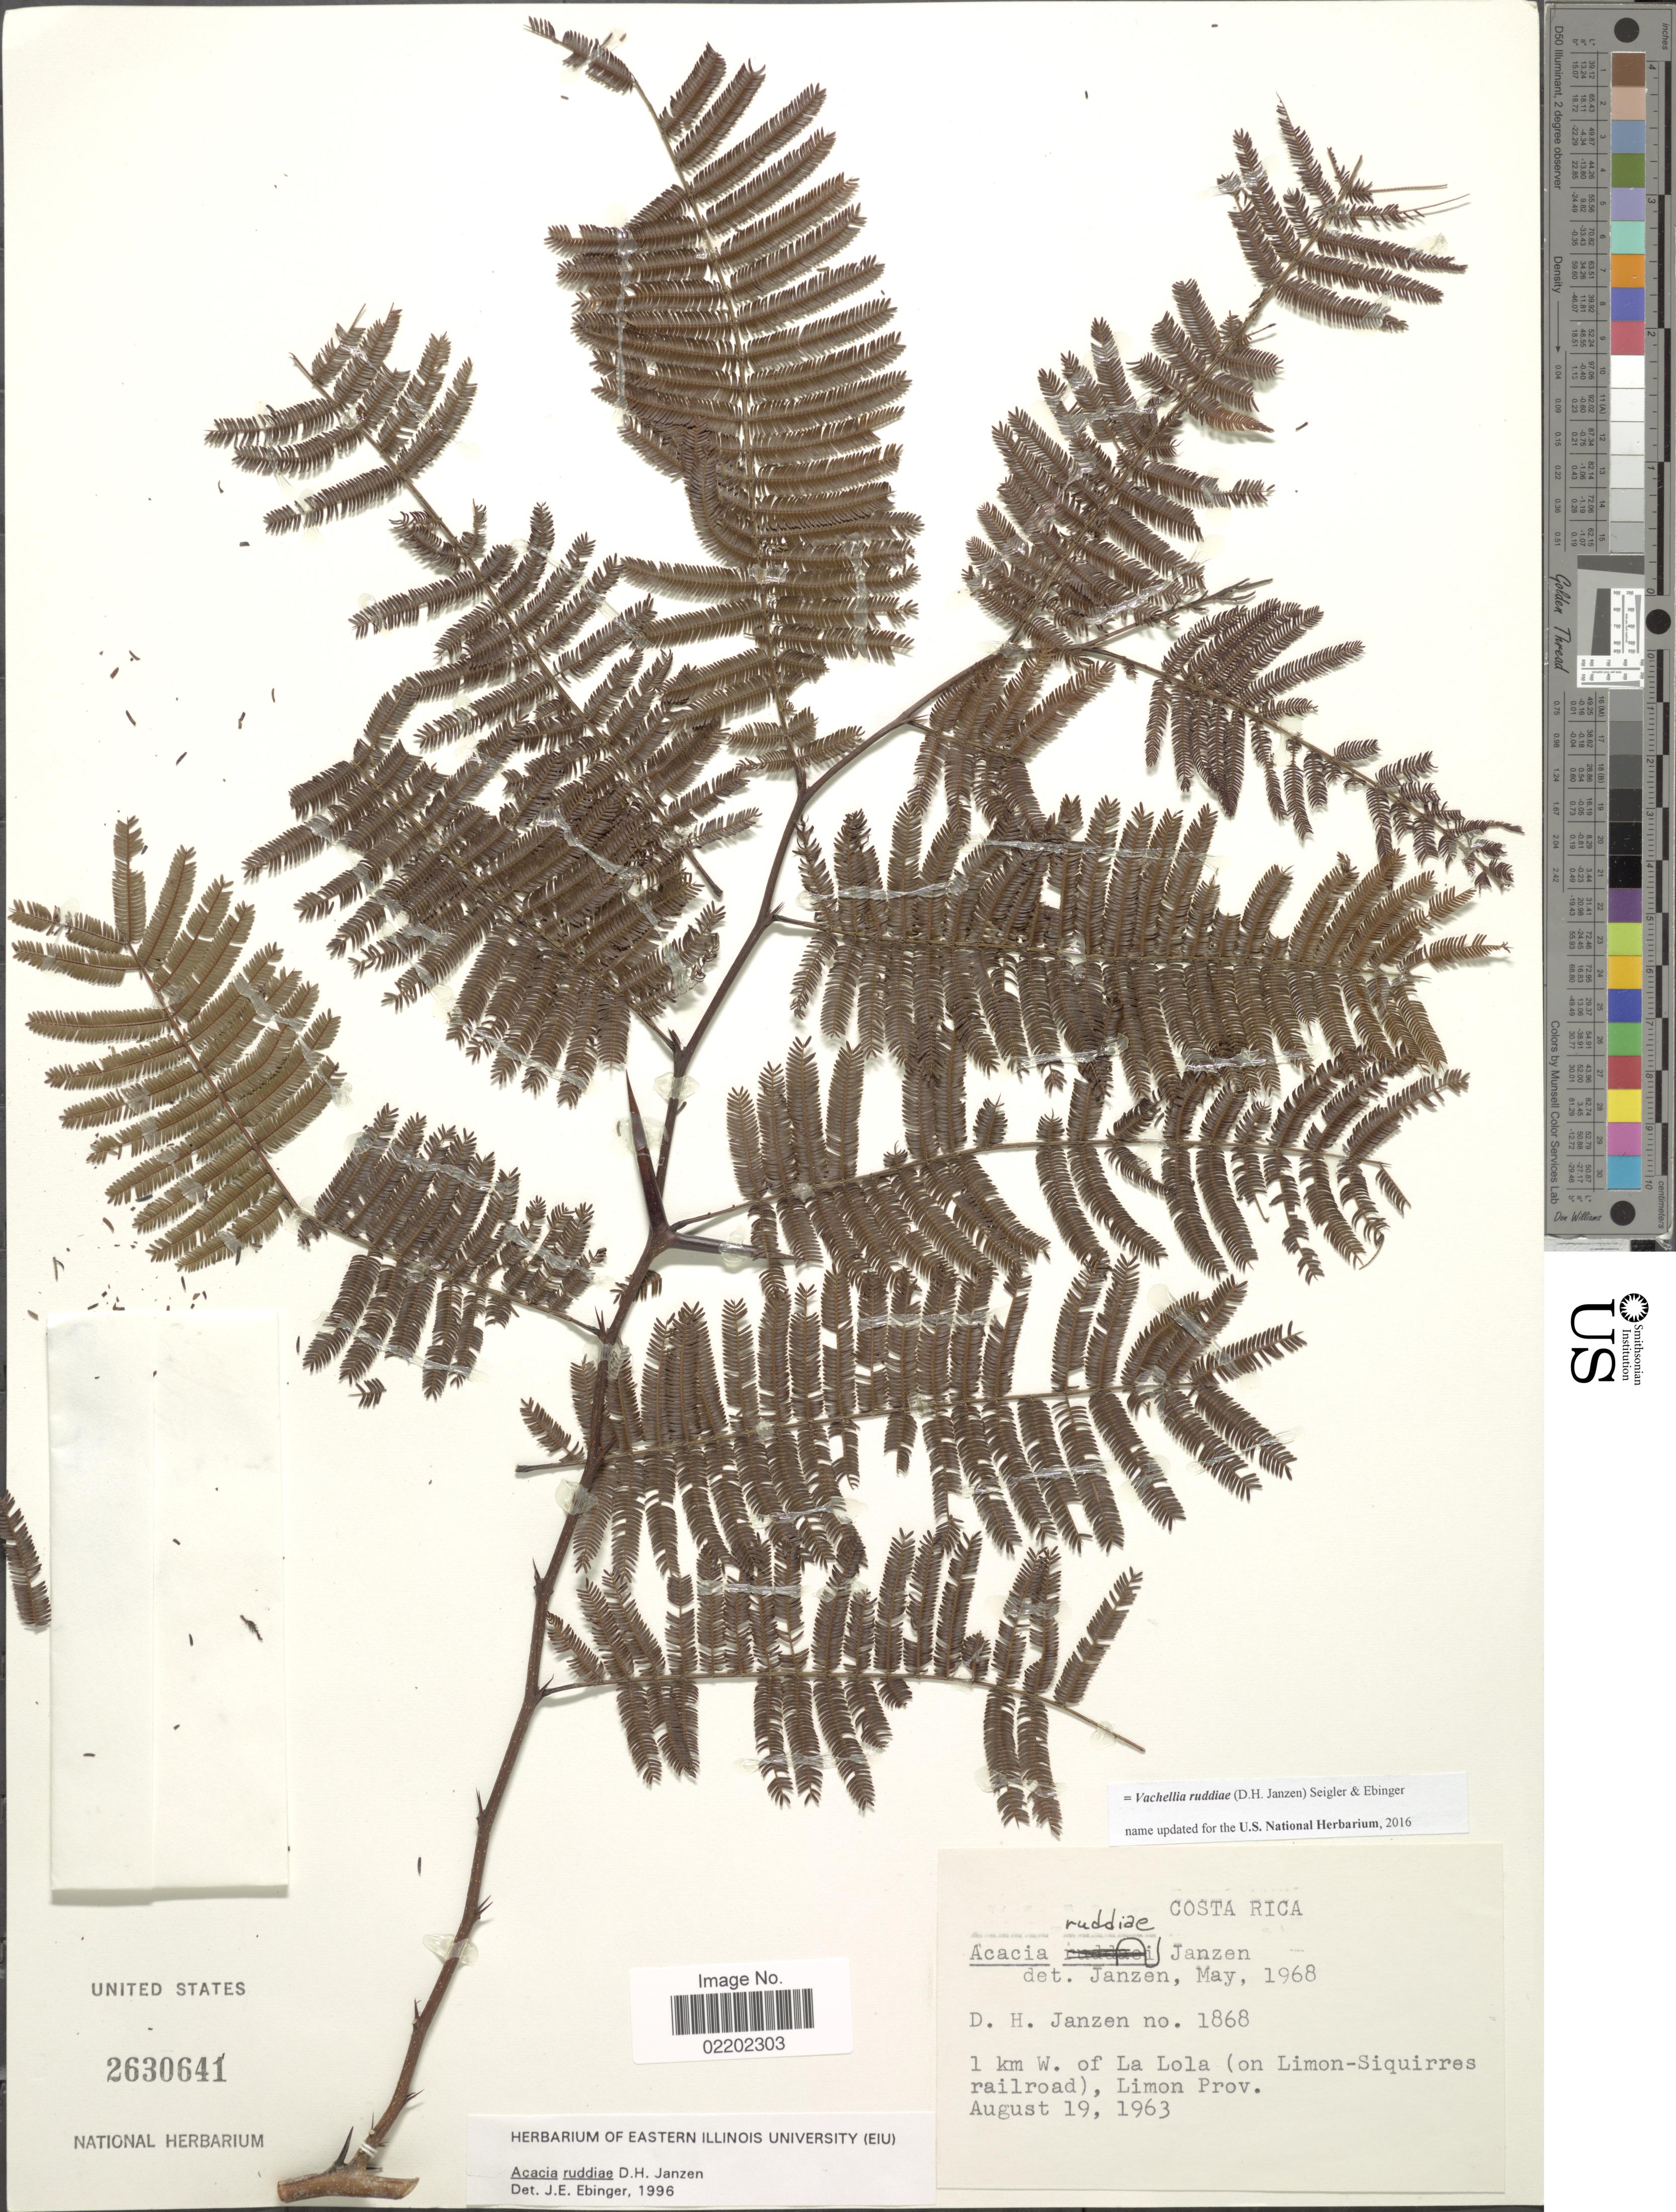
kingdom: Plantae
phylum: Tracheophyta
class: Magnoliopsida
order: Fabales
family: Fabaceae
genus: Vachellia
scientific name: Vachellia ruddiae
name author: (D.H. Janzen) Seigler & Ebinger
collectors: D. Janzen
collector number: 1868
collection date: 1963-08-19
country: Costa Rica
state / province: Limón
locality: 1 km of La Lola (on Limon-Squirres railroad)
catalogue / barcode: US 2630641